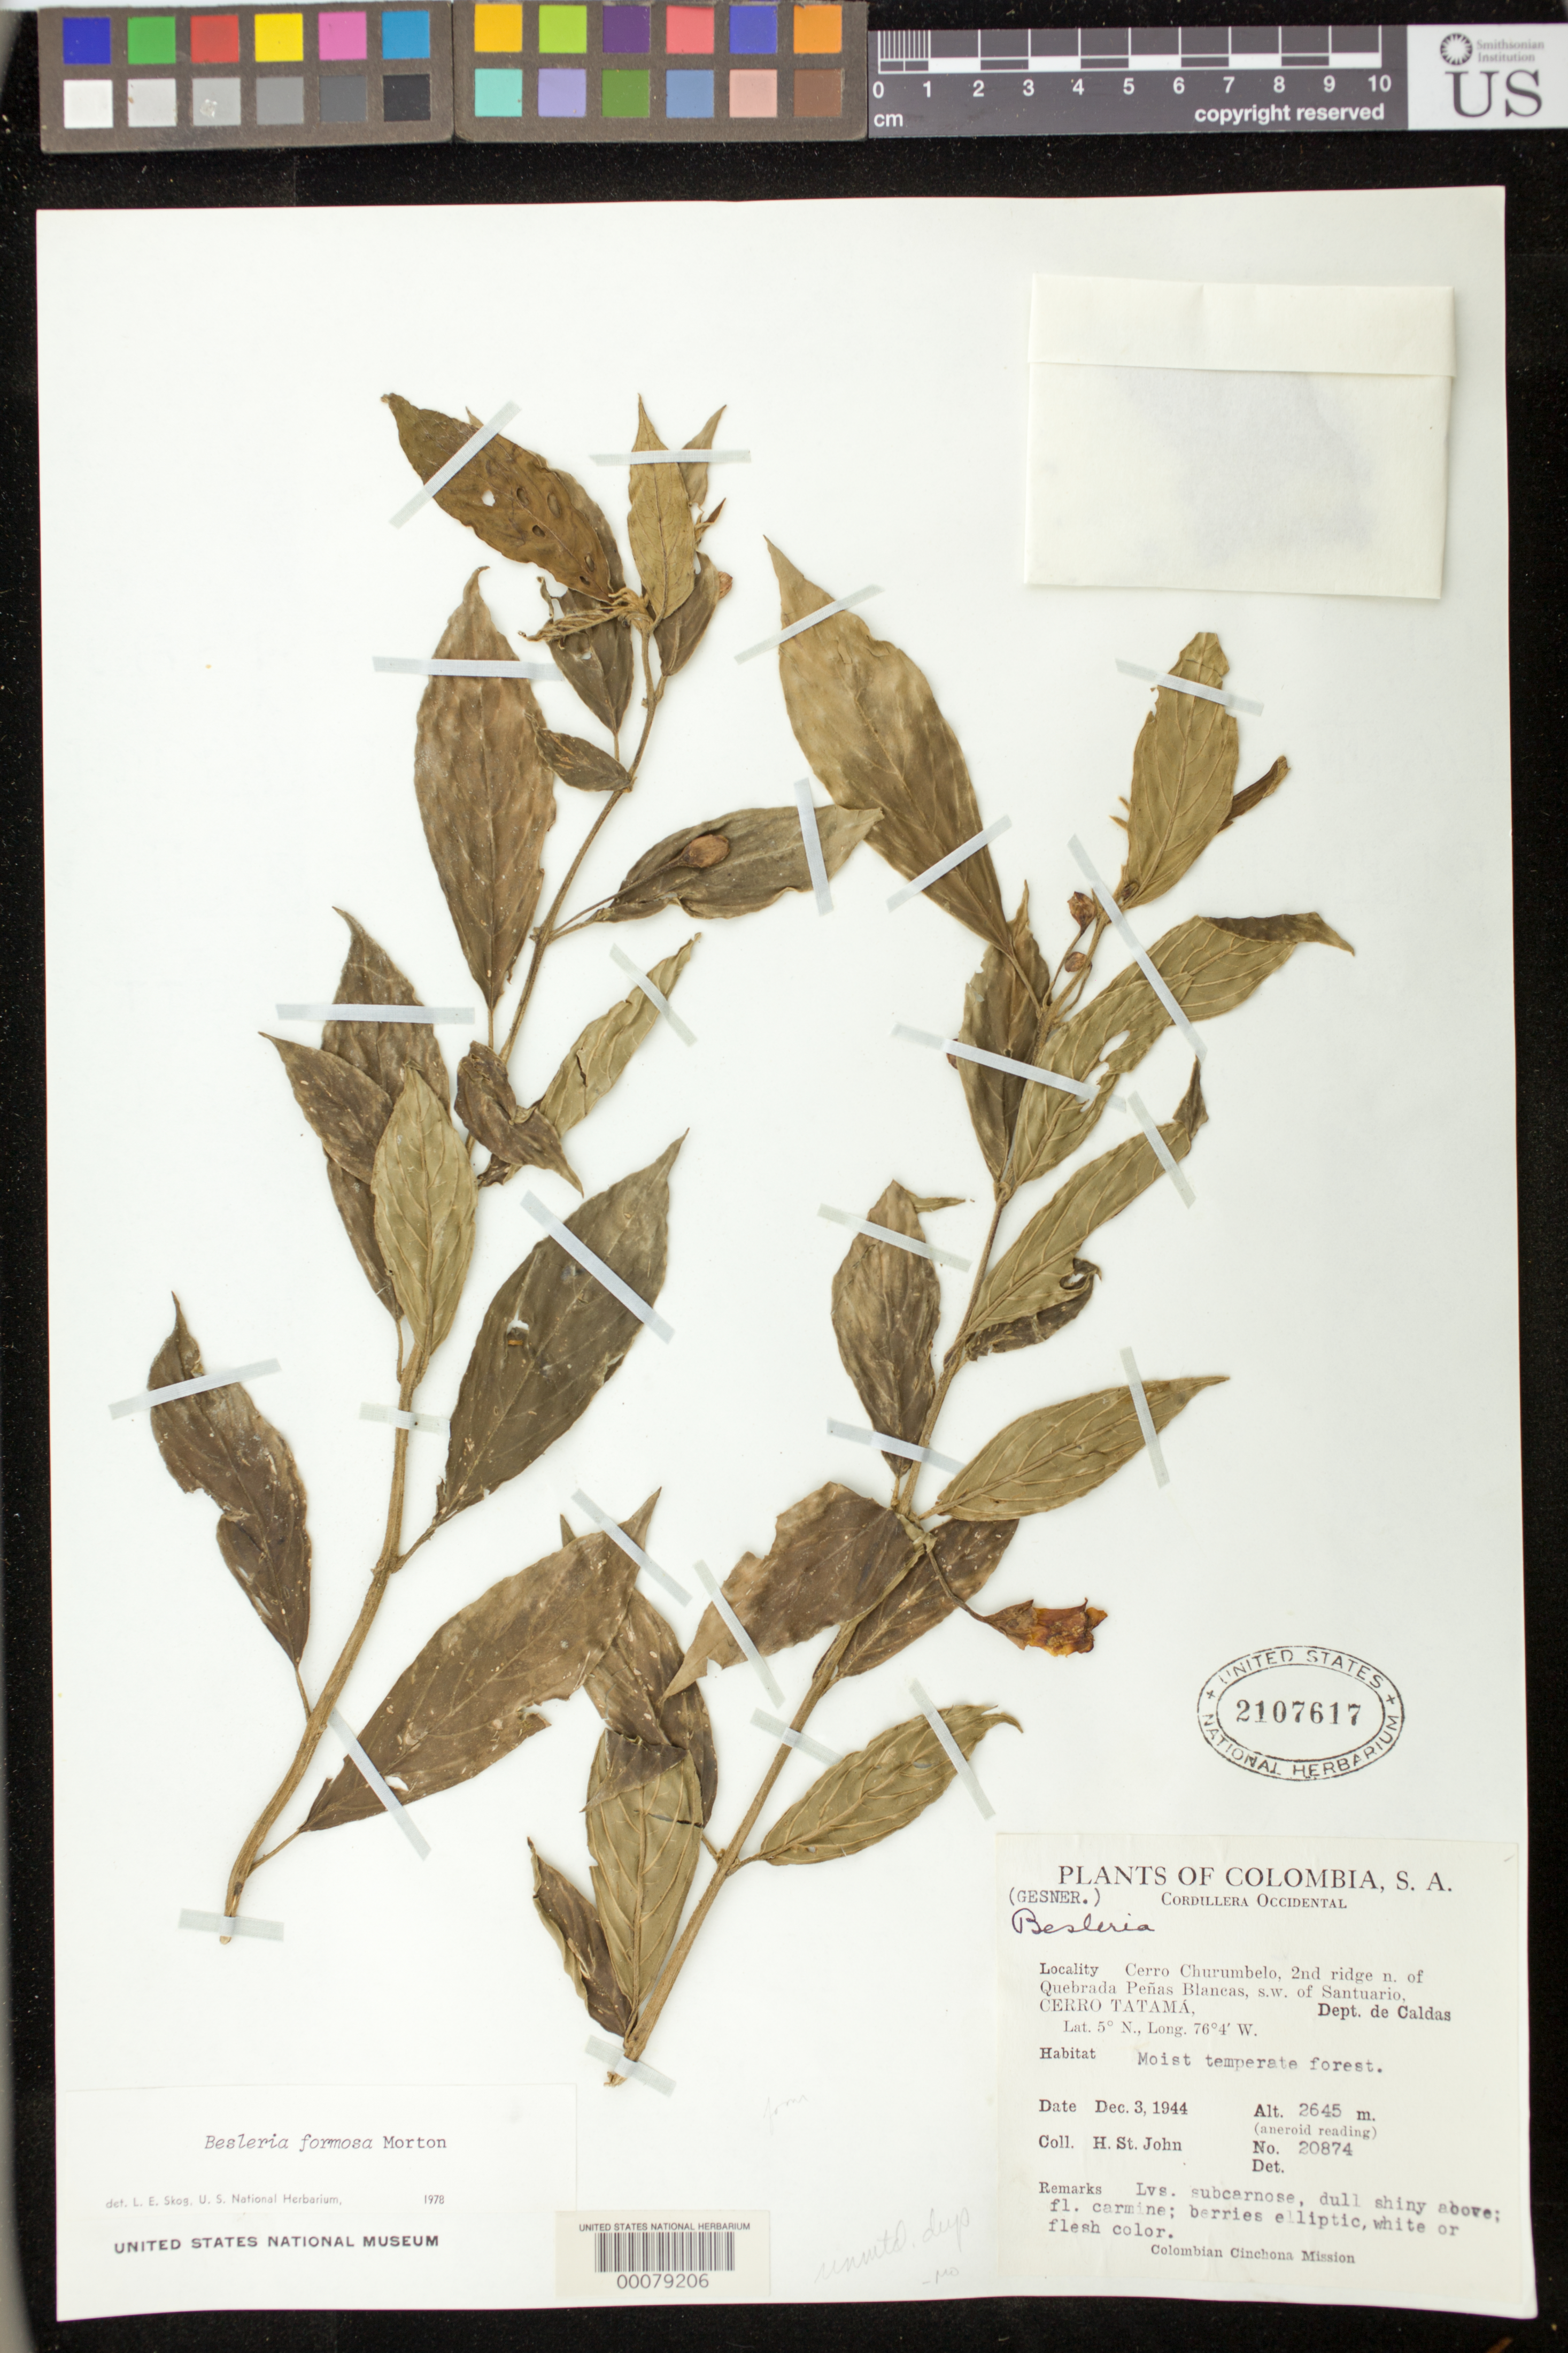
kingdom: Plantae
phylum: Tracheophyta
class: Magnoliopsida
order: Lamiales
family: Gesneriaceae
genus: Besleria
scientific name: Besleria amabilis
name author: C.V. Morton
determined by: Skog, Laurence E.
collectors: H. St. John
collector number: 20874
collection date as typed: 03 Dec 1944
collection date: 1944-12-03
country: Colombia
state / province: Caldas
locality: Cerro Churumbelo, 2nd ridge N of Quebrada Peñas Blancas, SW of Santuario, Cerro Tatamá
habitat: Moist temperate forest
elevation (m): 2645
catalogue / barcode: US 2107617